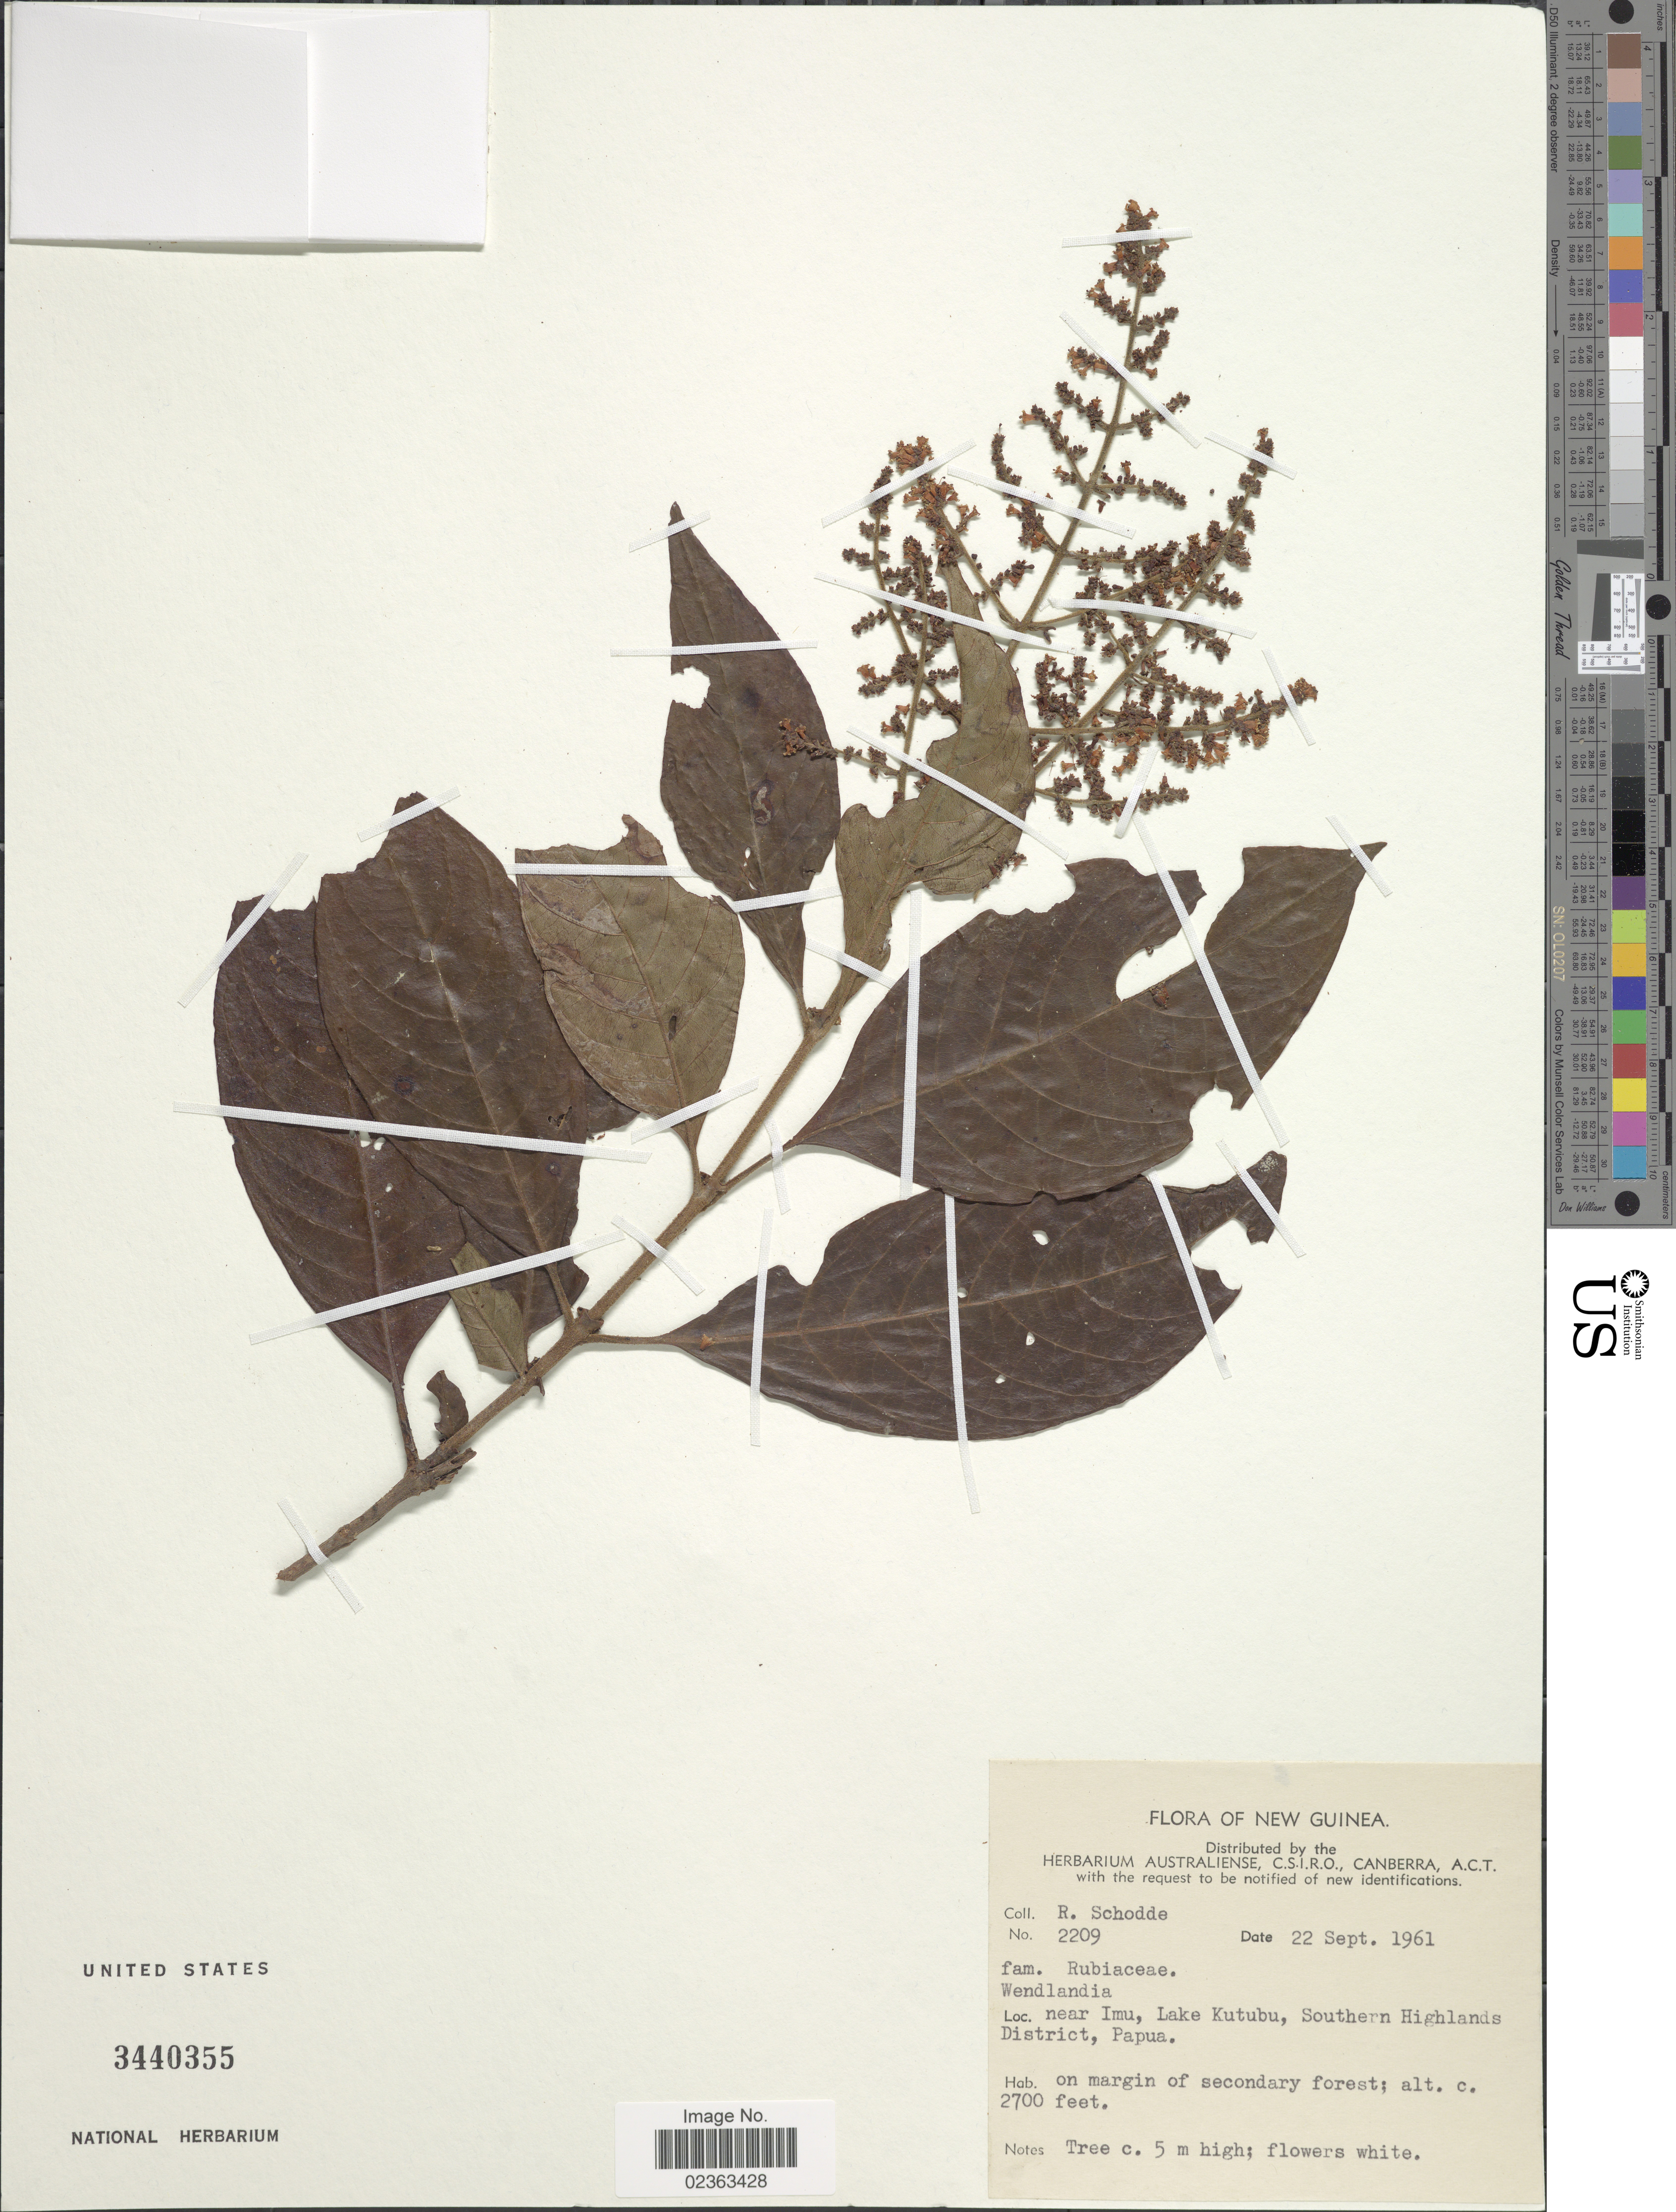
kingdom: Plantae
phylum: Tracheophyta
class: Magnoliopsida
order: Gentianales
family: Rubiaceae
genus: Wendlandia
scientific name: Wendlandia sp.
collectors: R. Schodde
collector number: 2209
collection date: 1961-09-22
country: Papua New Guinea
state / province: Southern Highlands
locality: New Guinea, near Imu, Lake Kutubu, Papua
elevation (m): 823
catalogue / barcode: US 3440355